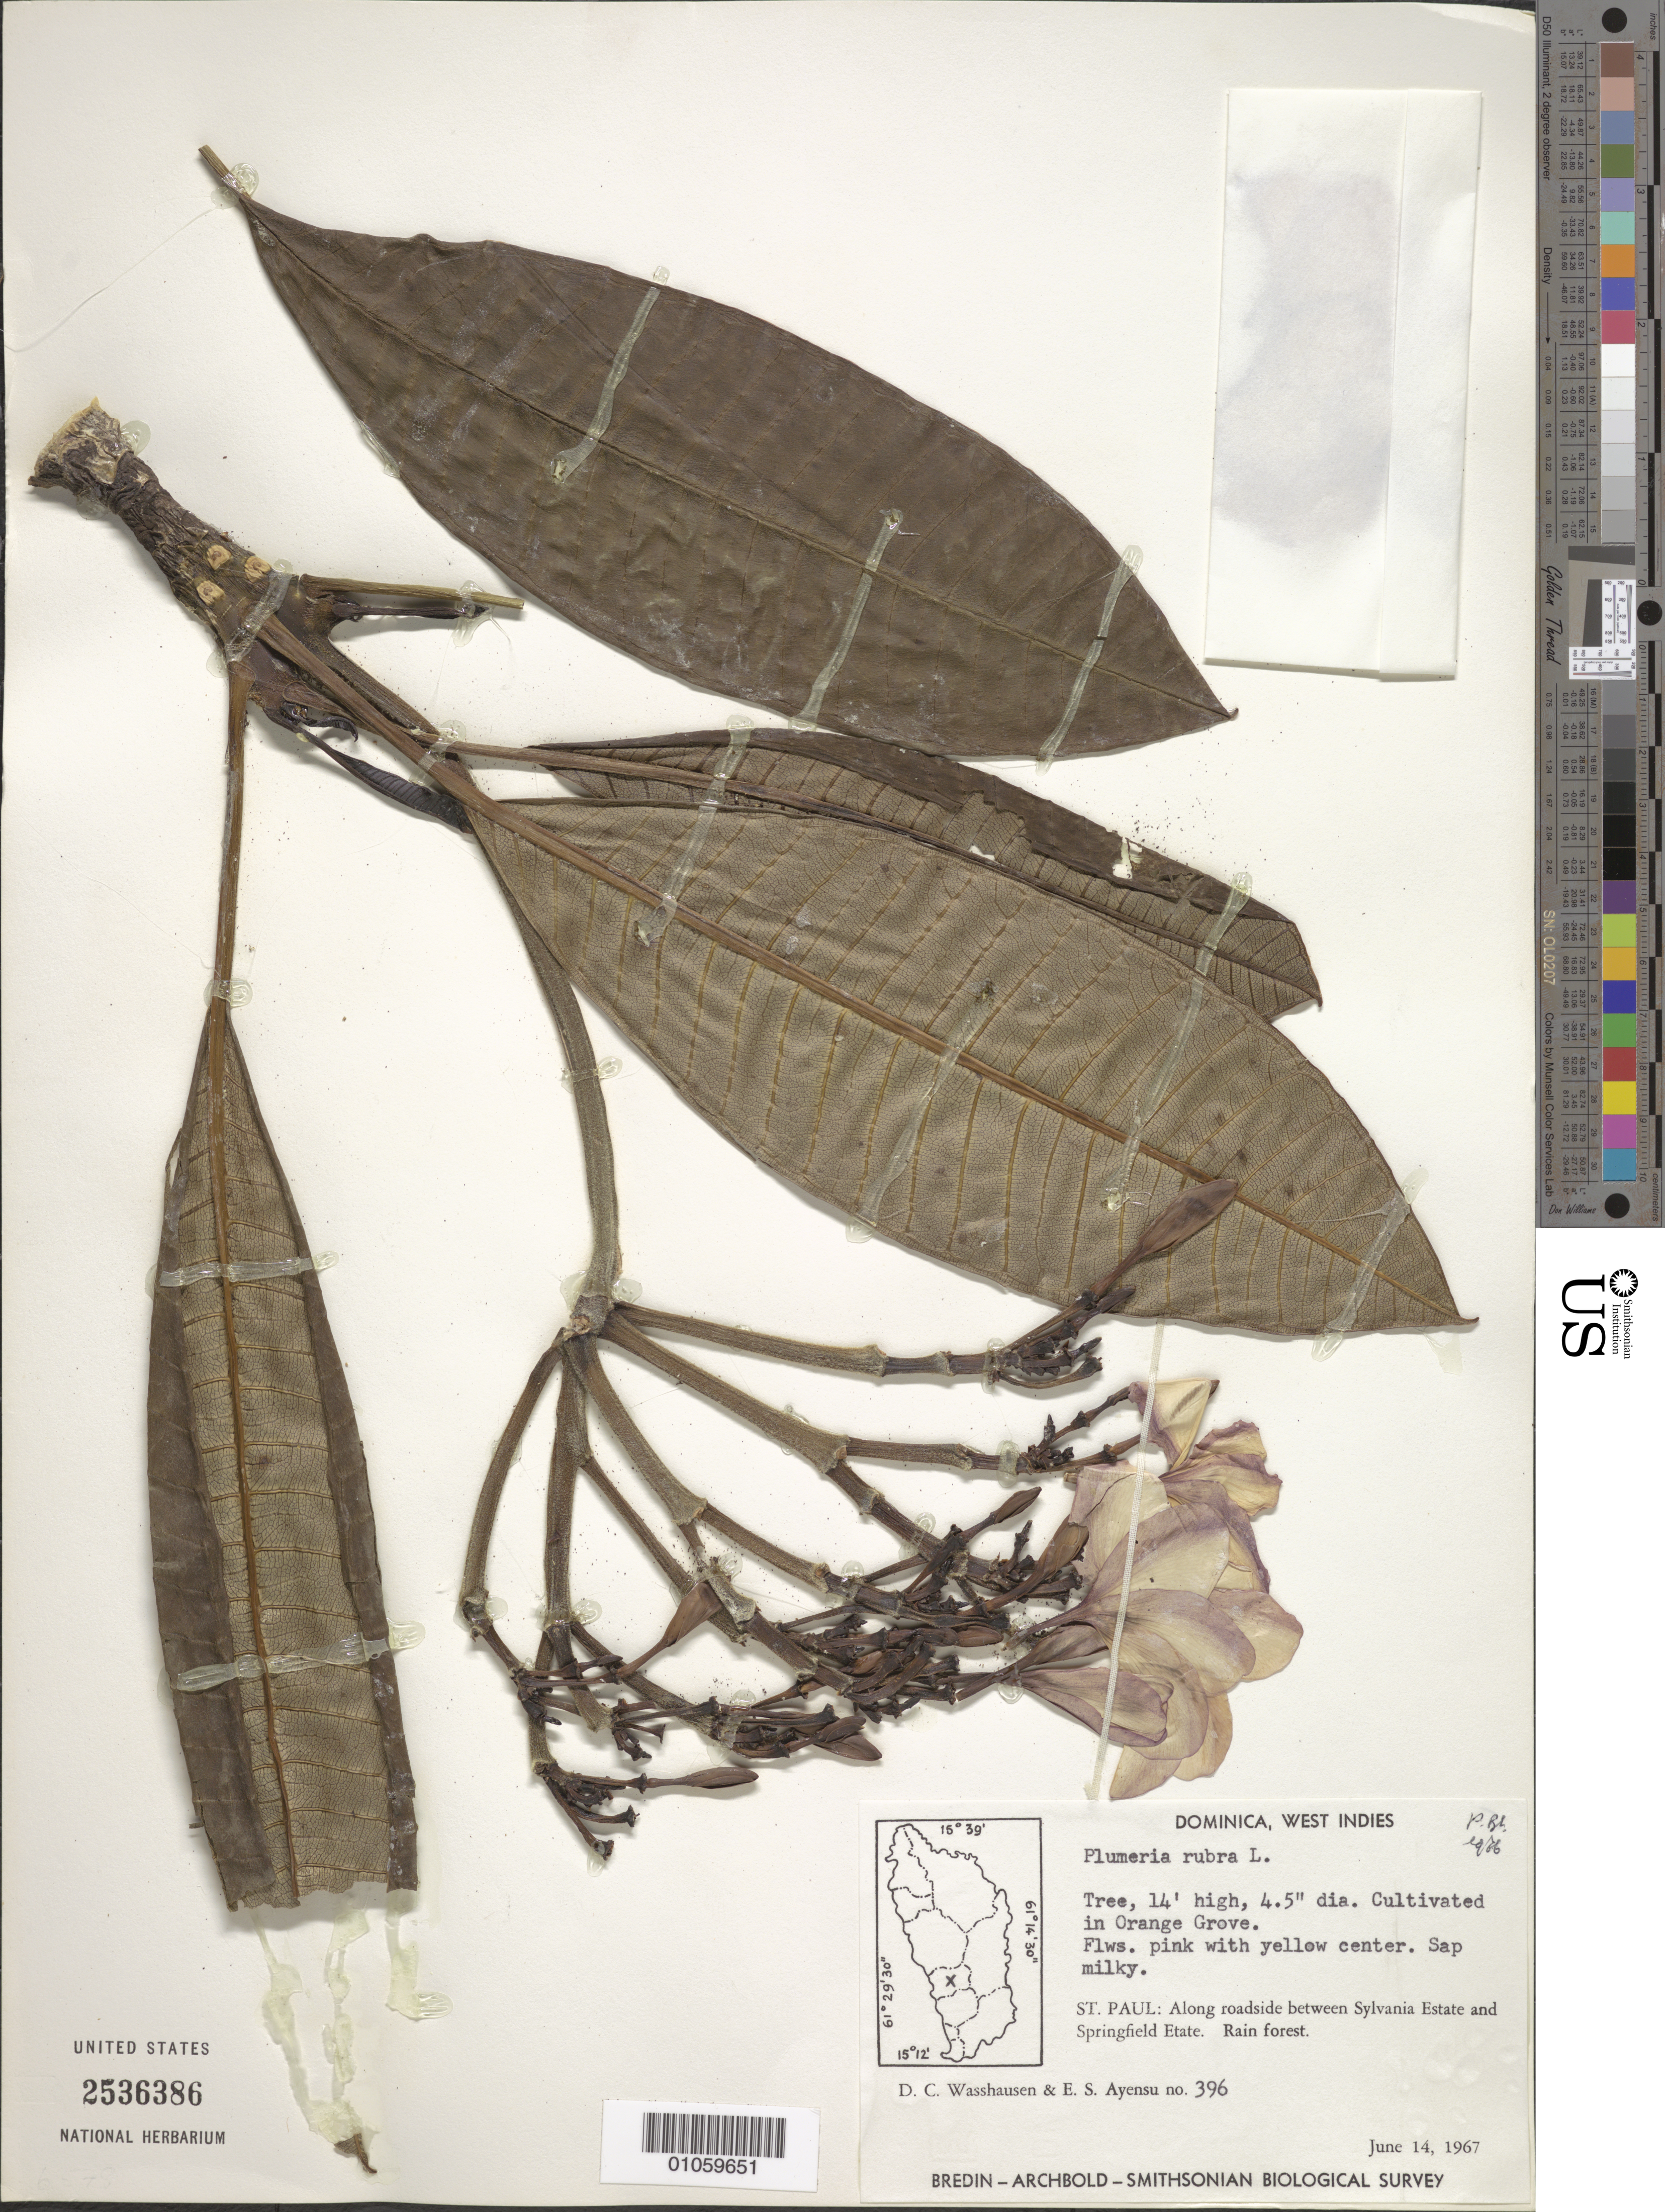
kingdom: Plantae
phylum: Tracheophyta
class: Magnoliopsida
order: Gentianales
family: Apocynaceae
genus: Plumeria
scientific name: Plumeria rubra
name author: L.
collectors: D. C. Wasshausen & E. S. Ayensu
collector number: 396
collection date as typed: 14 Jun 1967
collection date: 1967-06-14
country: Dominica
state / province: St. Paul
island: Dominica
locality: Roadside between Syvania Estate and Springfield Estate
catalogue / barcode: US 2536386